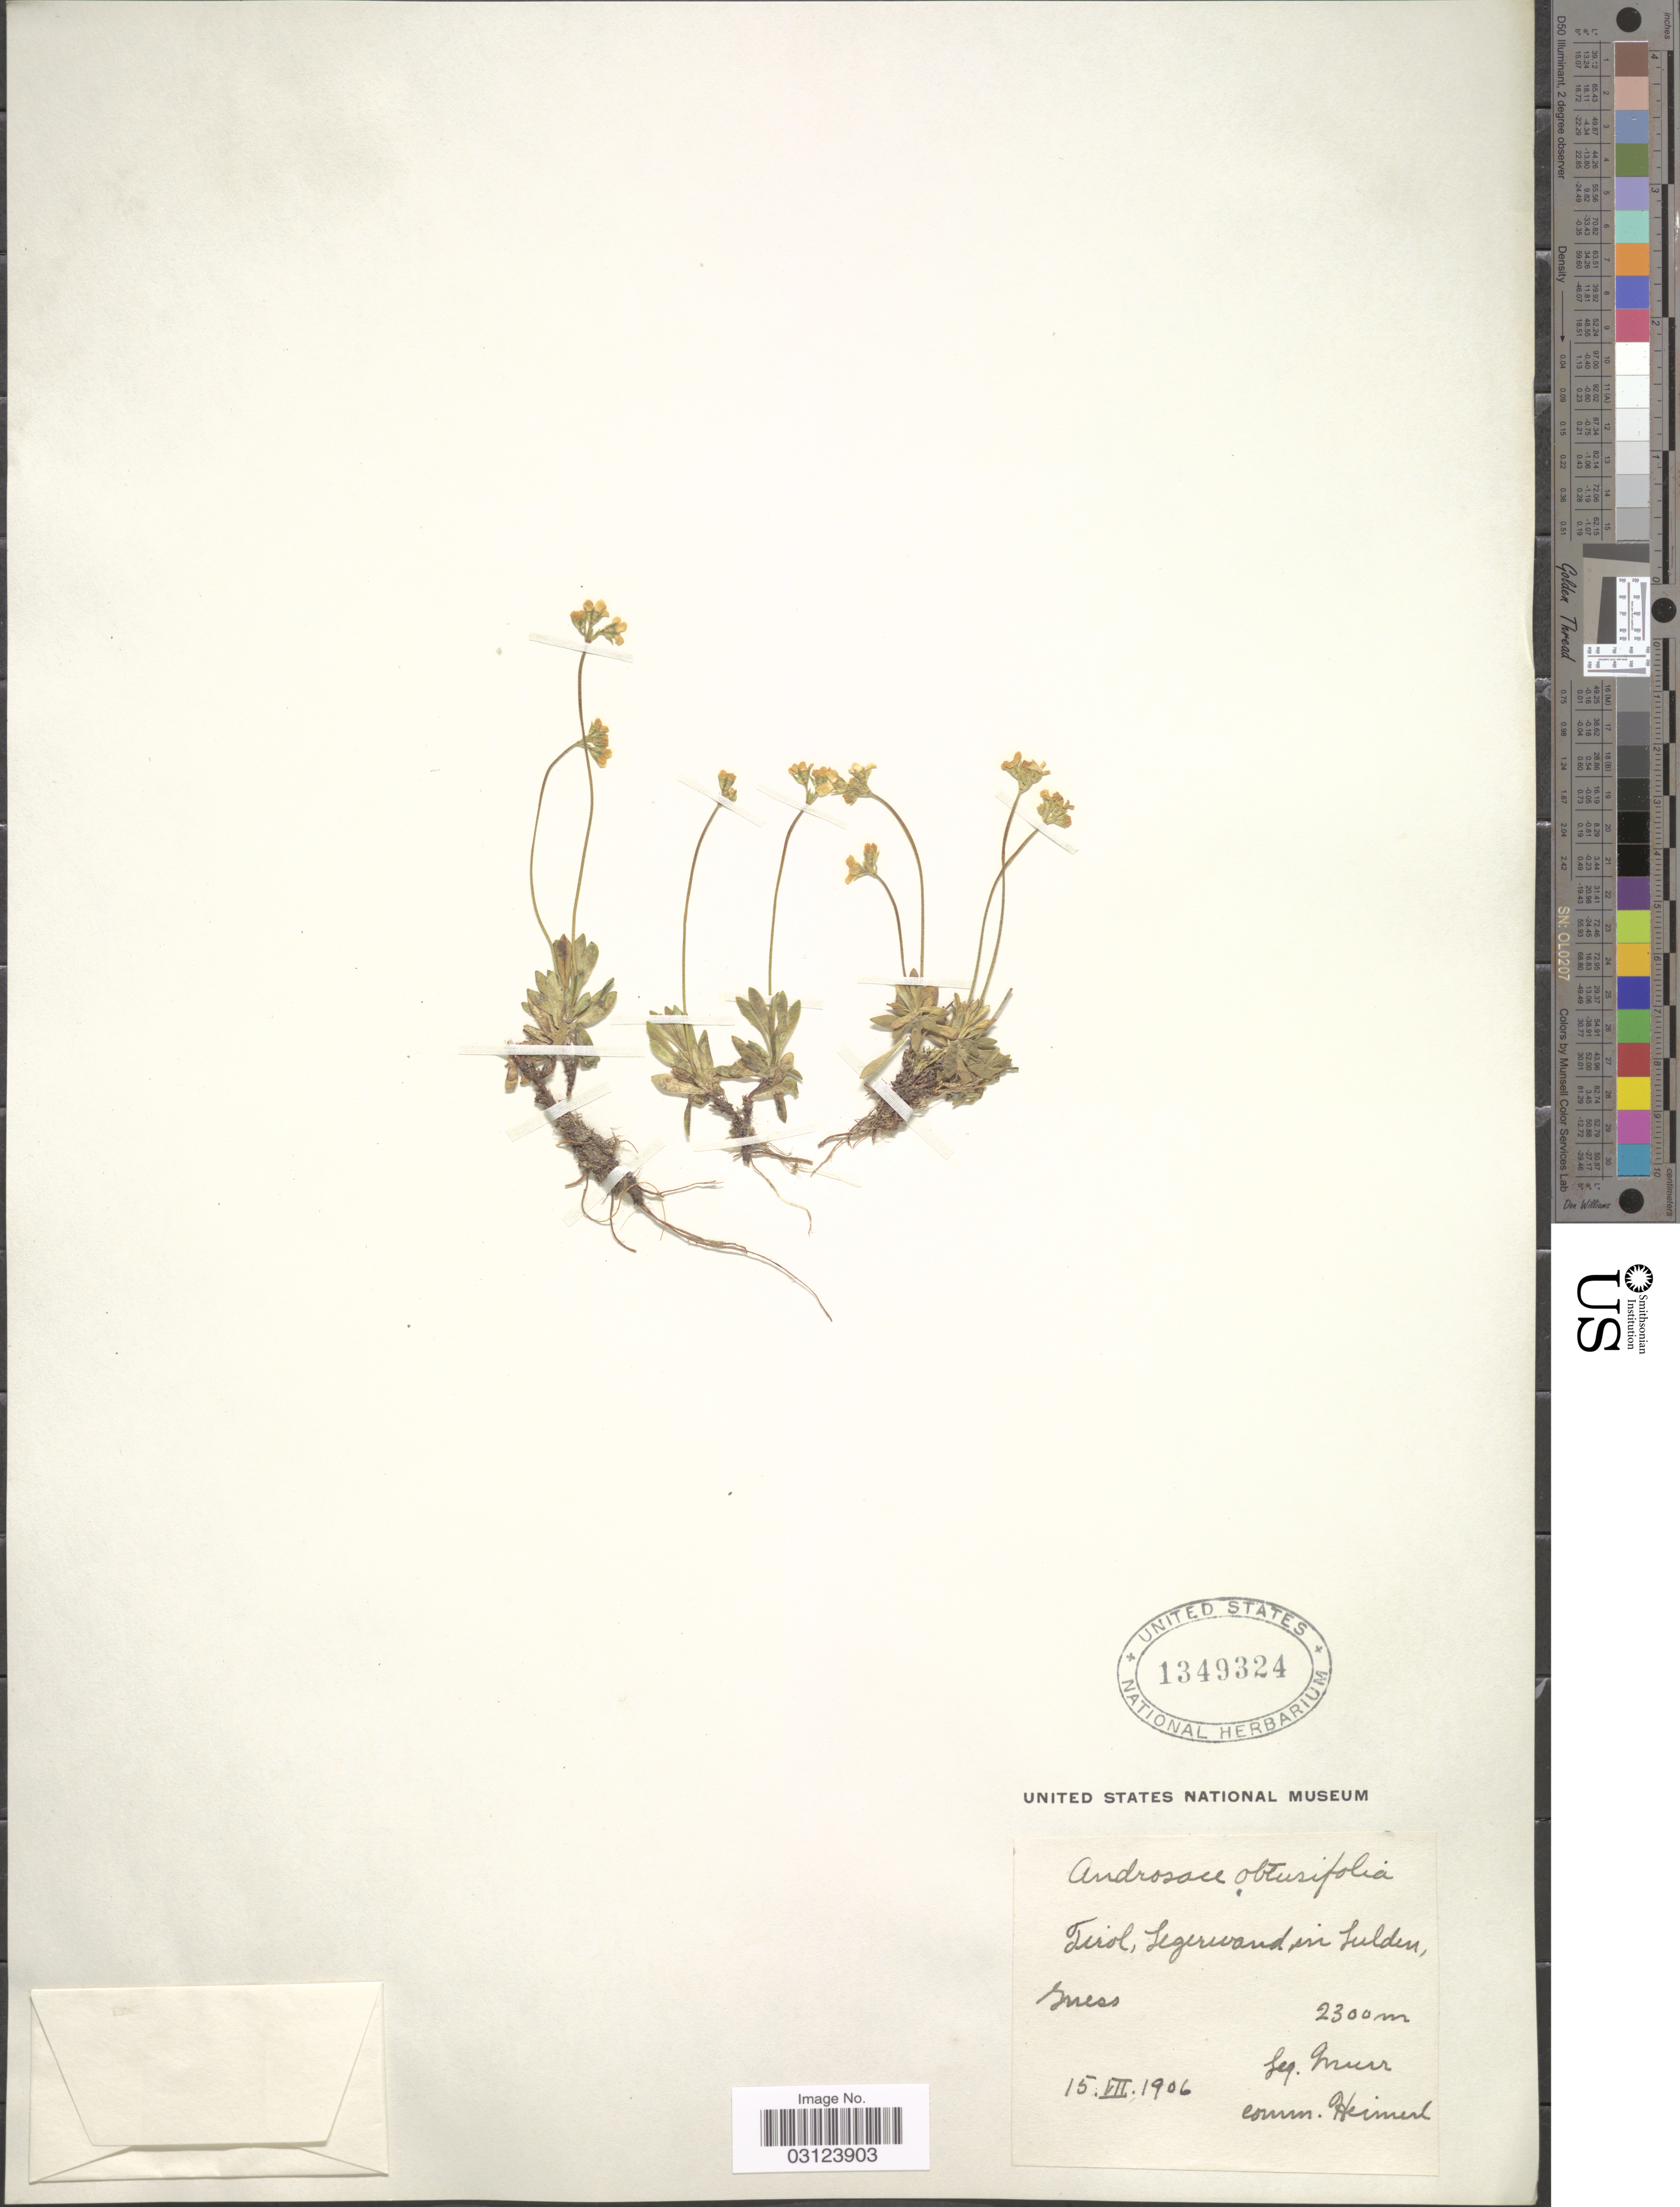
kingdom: Plantae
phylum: Tracheophyta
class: Magnoliopsida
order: Ericales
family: Primulaceae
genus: Androsace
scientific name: Androsace obtusifolia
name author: All.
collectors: Murr.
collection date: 1906-07-15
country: Italy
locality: Tirol, Legerwand in Sulden, Suess [interpreted].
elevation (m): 2300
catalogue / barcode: US 1349324